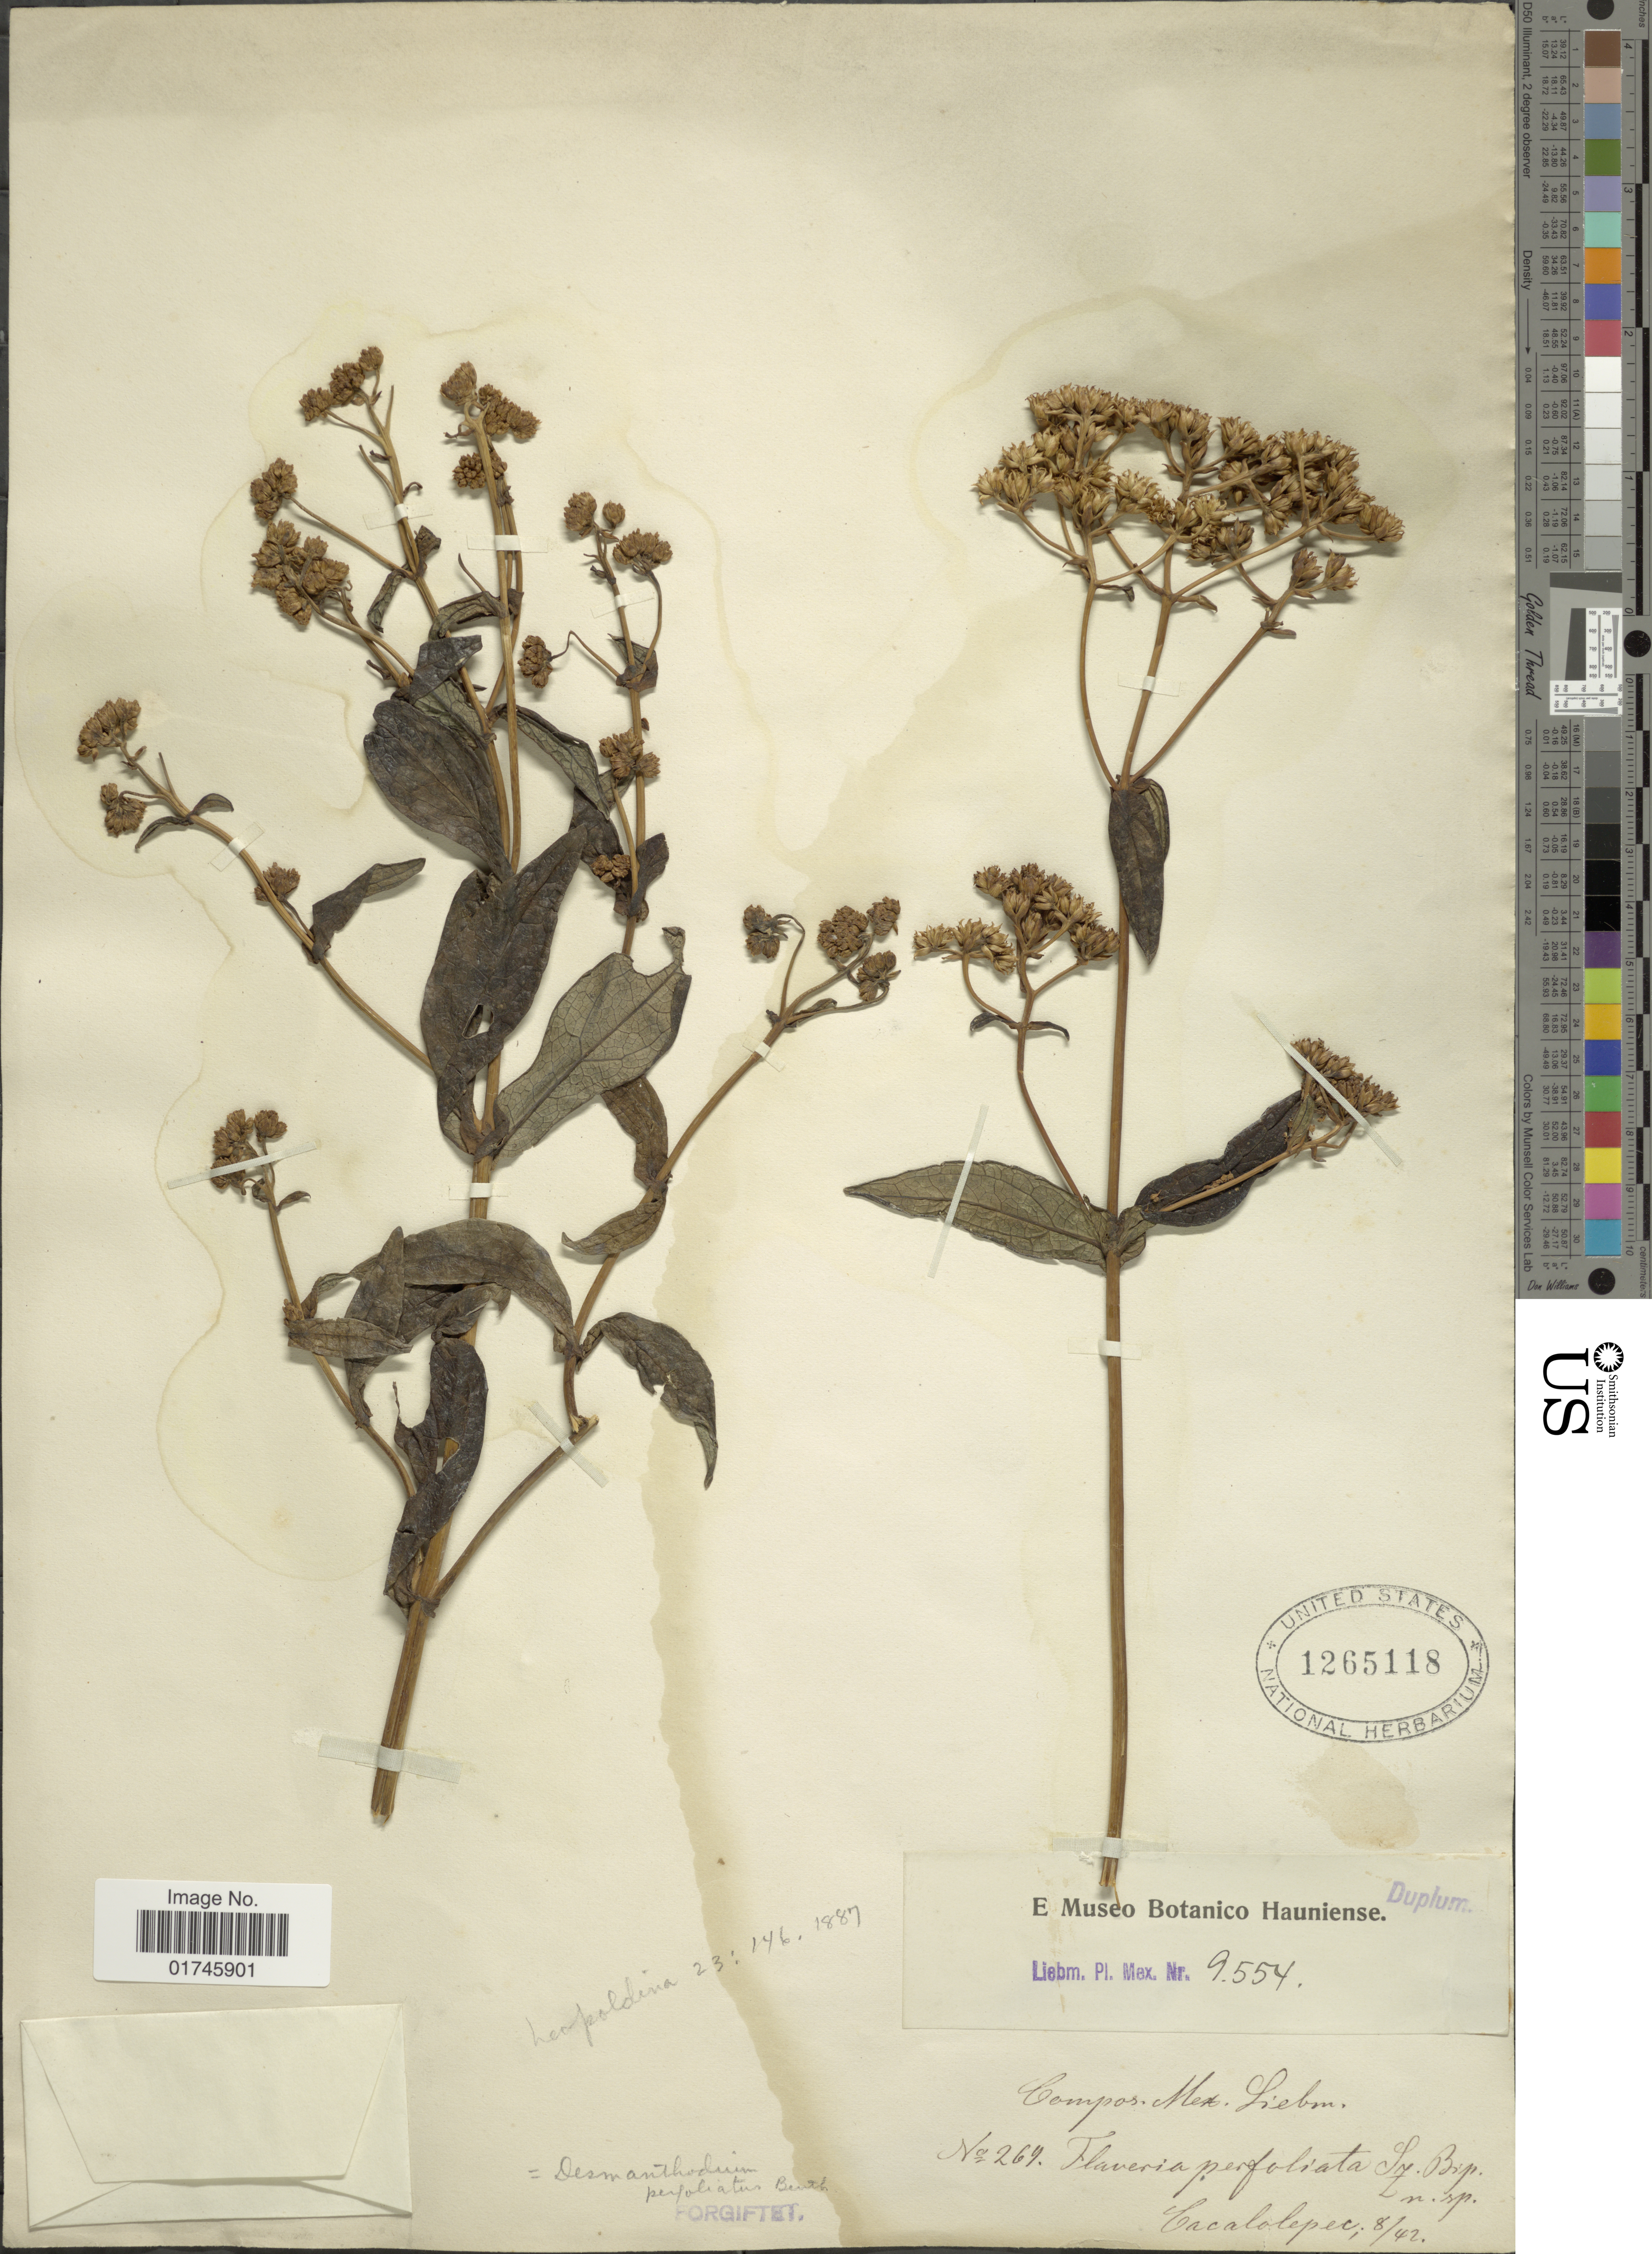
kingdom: Plantae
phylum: Tracheophyta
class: Magnoliopsida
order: Asterales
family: Asteraceae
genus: Desmanthodium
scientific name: Desmanthodium perfoliatum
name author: Benth.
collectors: Liebman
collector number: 264/9554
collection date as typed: Transcribed d/m/y: /8/47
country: Mexico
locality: Mex. Cacalolepec.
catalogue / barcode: US 1265118